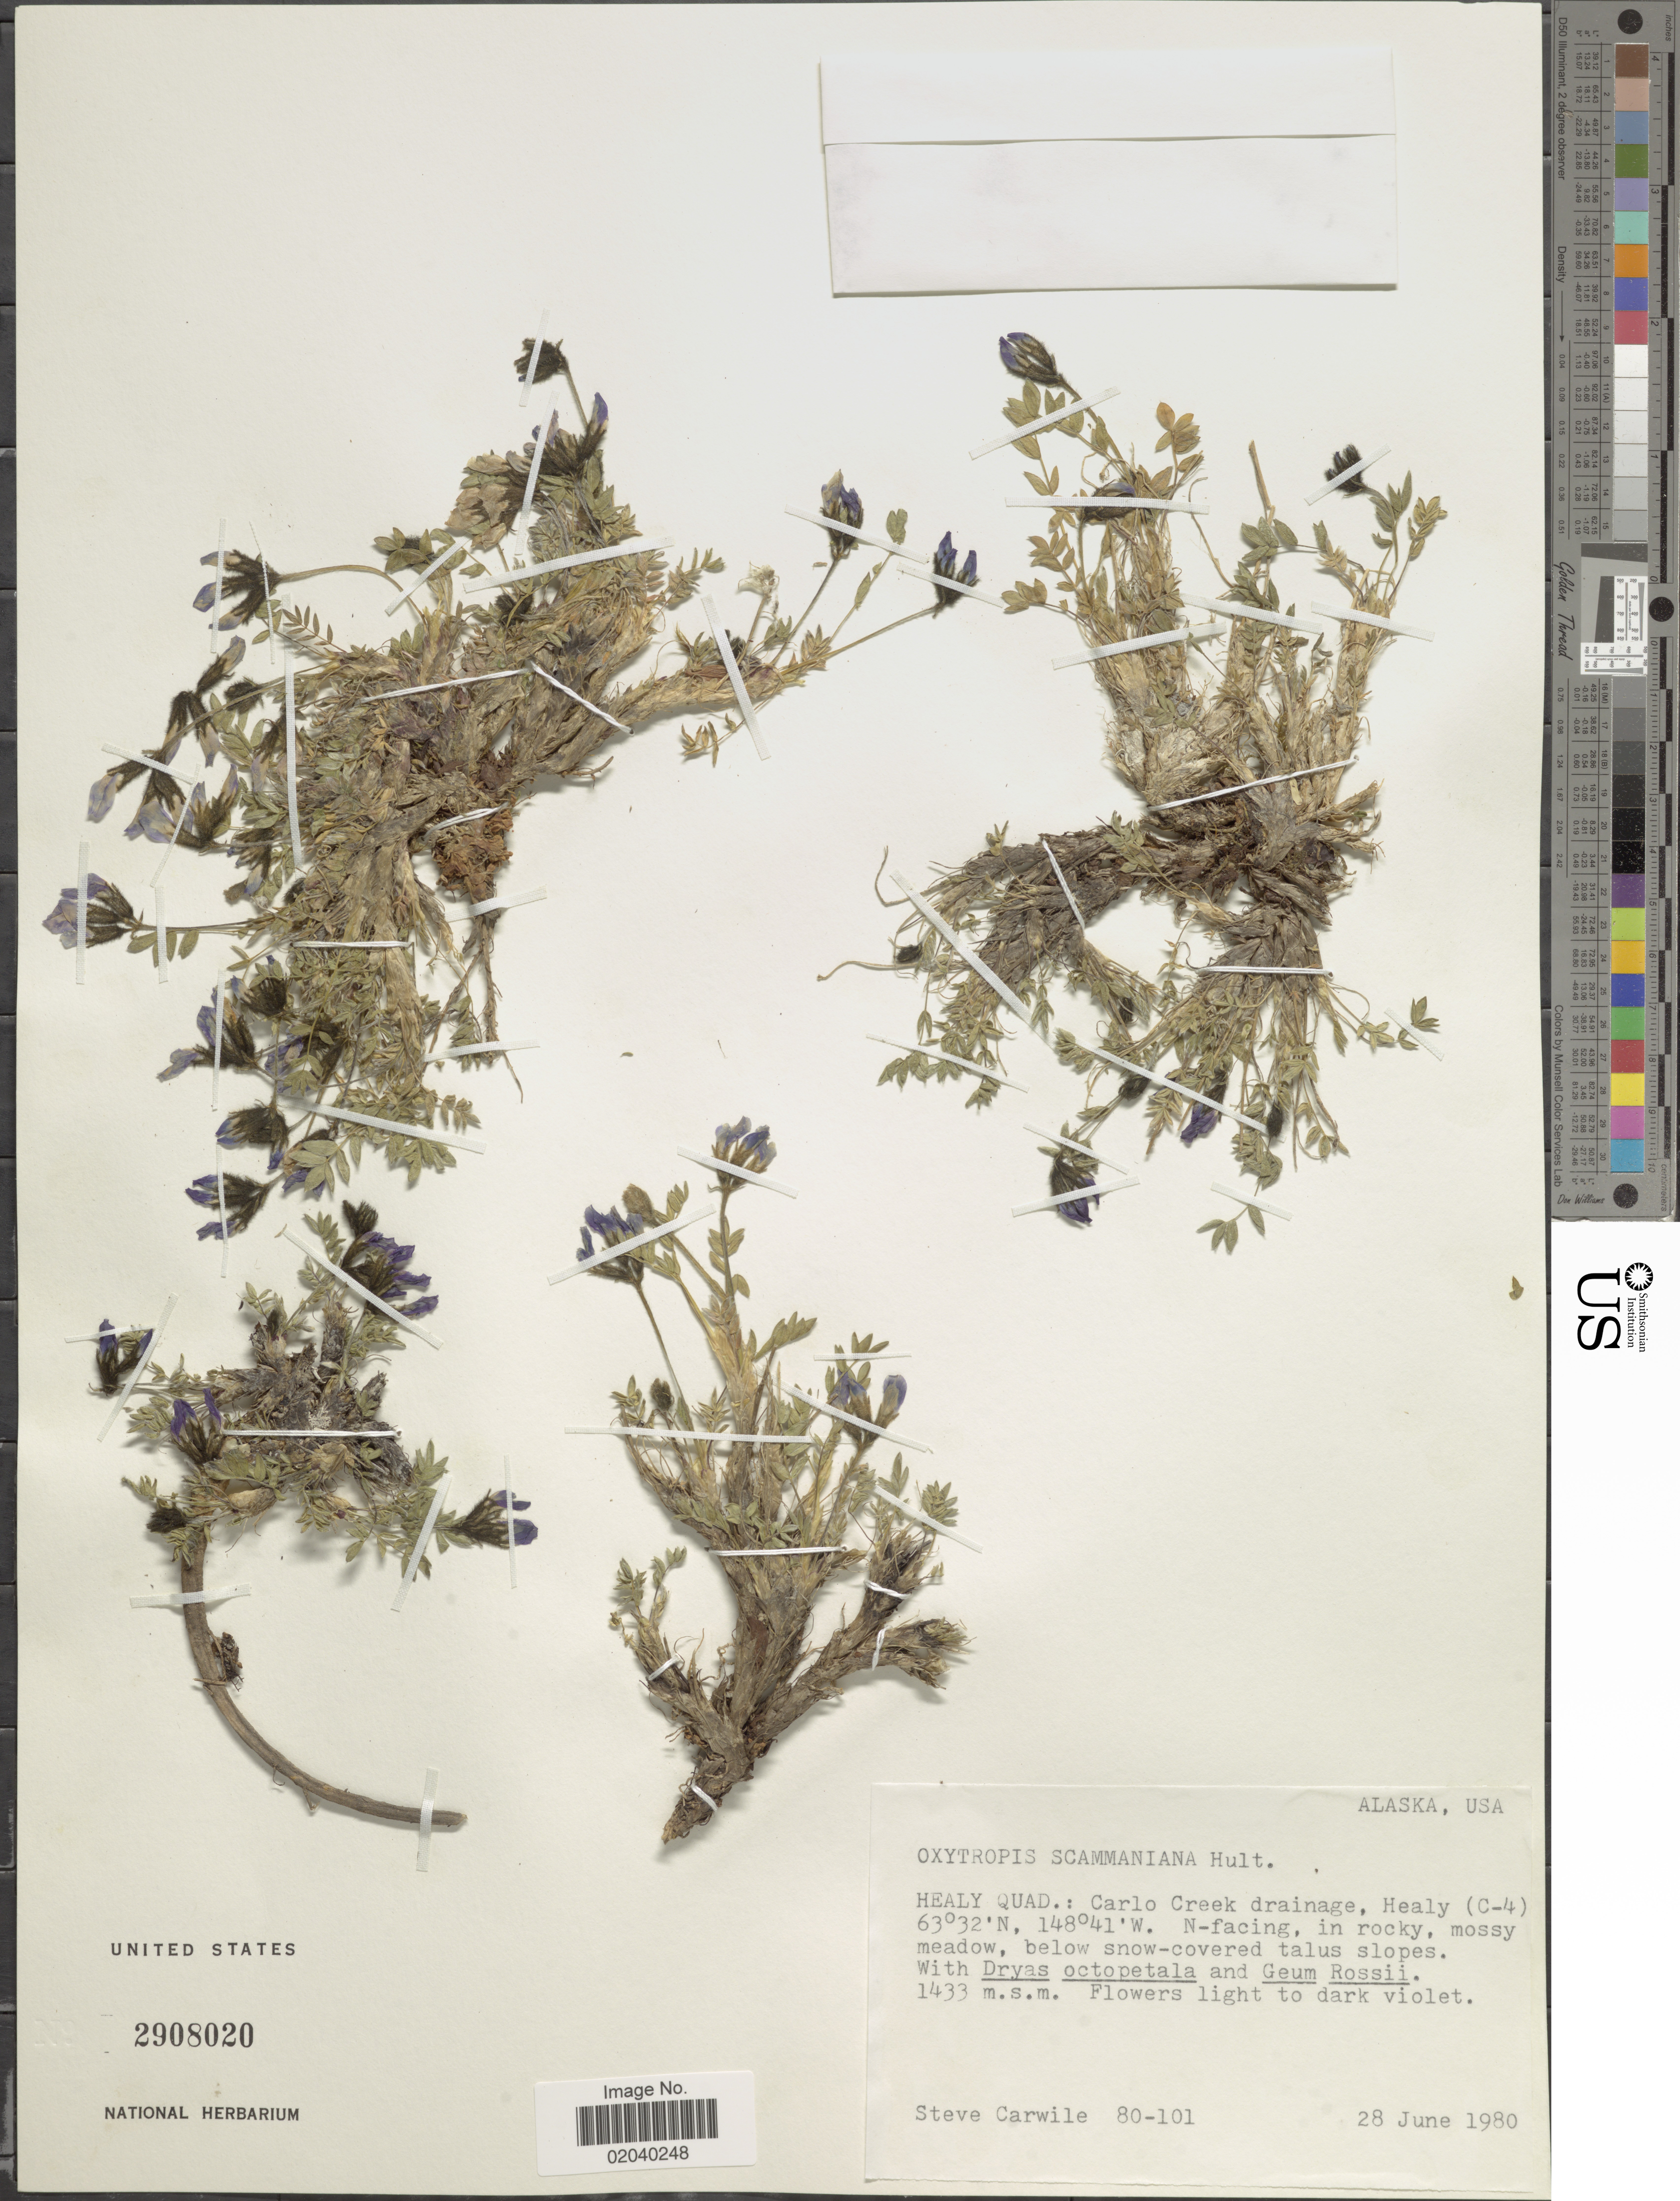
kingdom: Plantae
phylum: Tracheophyta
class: Magnoliopsida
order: Fabales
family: Fabaceae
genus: Oxytropis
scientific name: Oxytropis scammaniana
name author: Hultén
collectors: S. Carwile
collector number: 80-101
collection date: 1980-06-28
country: United States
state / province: Alaska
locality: Healy Quad: Carlo Creek drainage, Healy (C-4), N-facing, in rocky, mossy meadow, below snow-covered talus slopes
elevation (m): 1433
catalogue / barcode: US 2908020